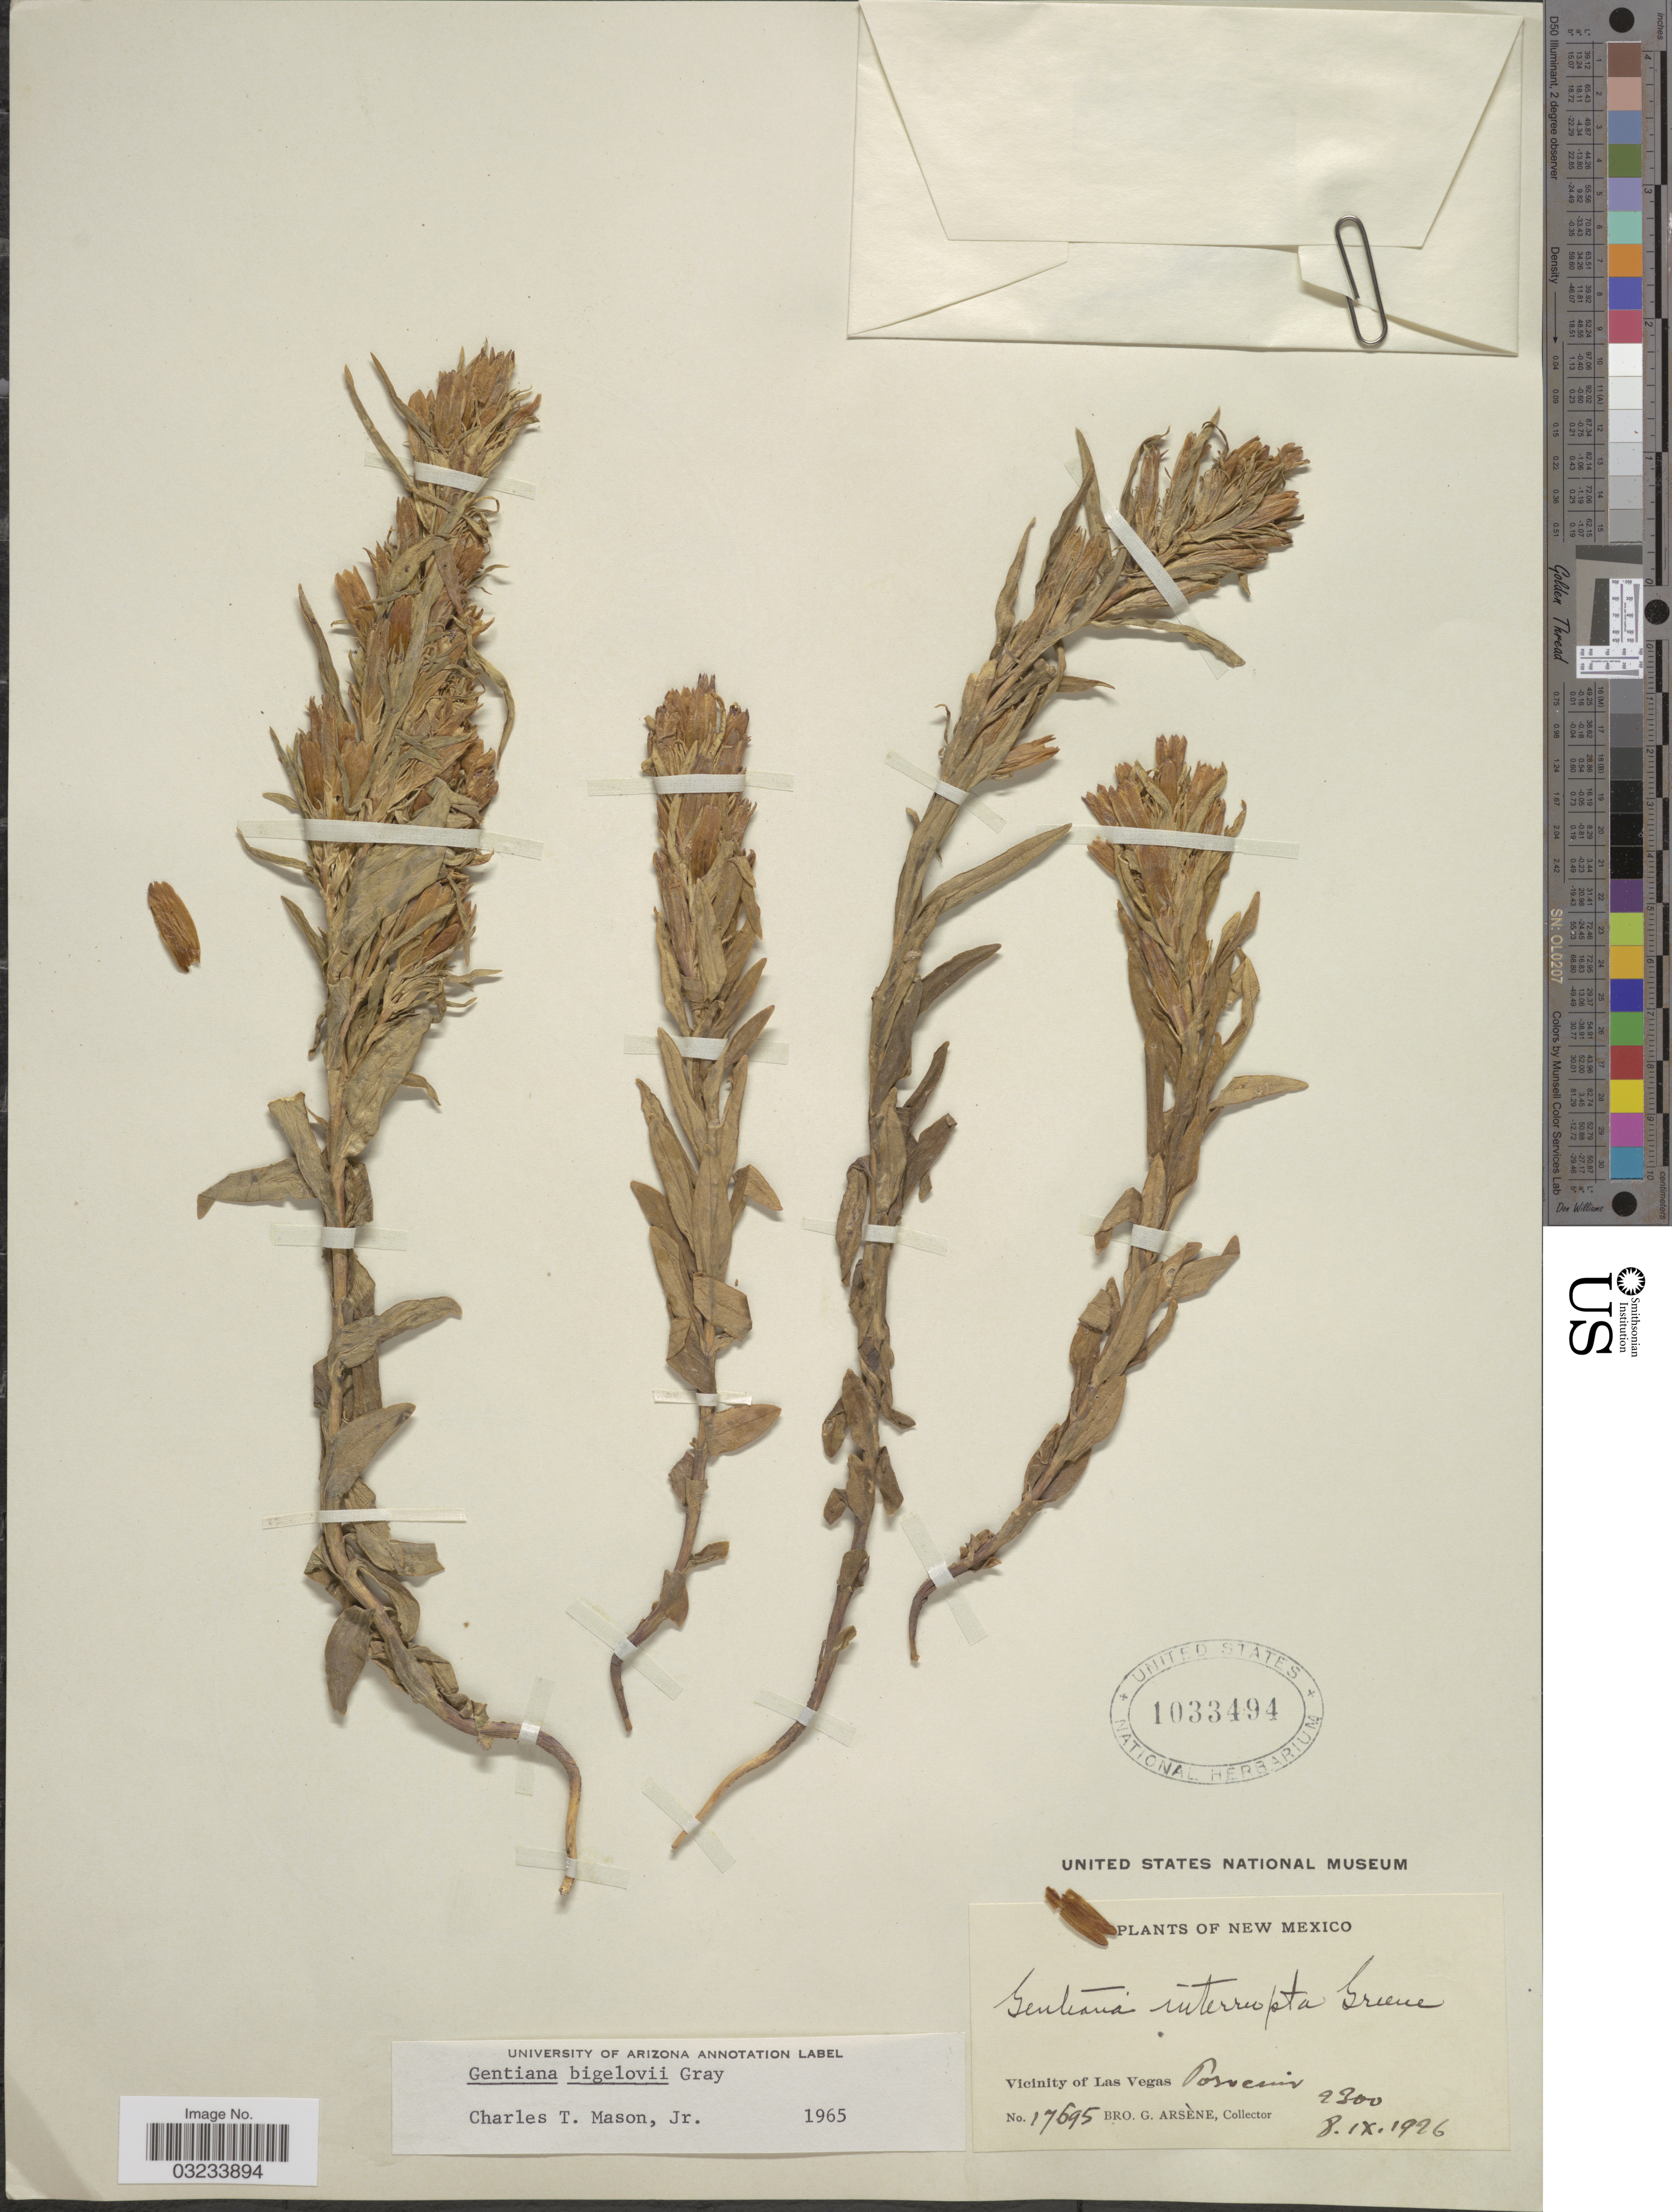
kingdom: Plantae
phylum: Tracheophyta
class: Magnoliopsida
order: Gentianales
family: Gentianaceae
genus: Gentiana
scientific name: Gentiana bigelovii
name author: A. Gray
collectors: Bro. G. Arsène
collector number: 17695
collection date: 1926-09-08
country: United States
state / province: New Mexico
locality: Vicinity of Las Vegas, Porvenir.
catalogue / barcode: US 1033494